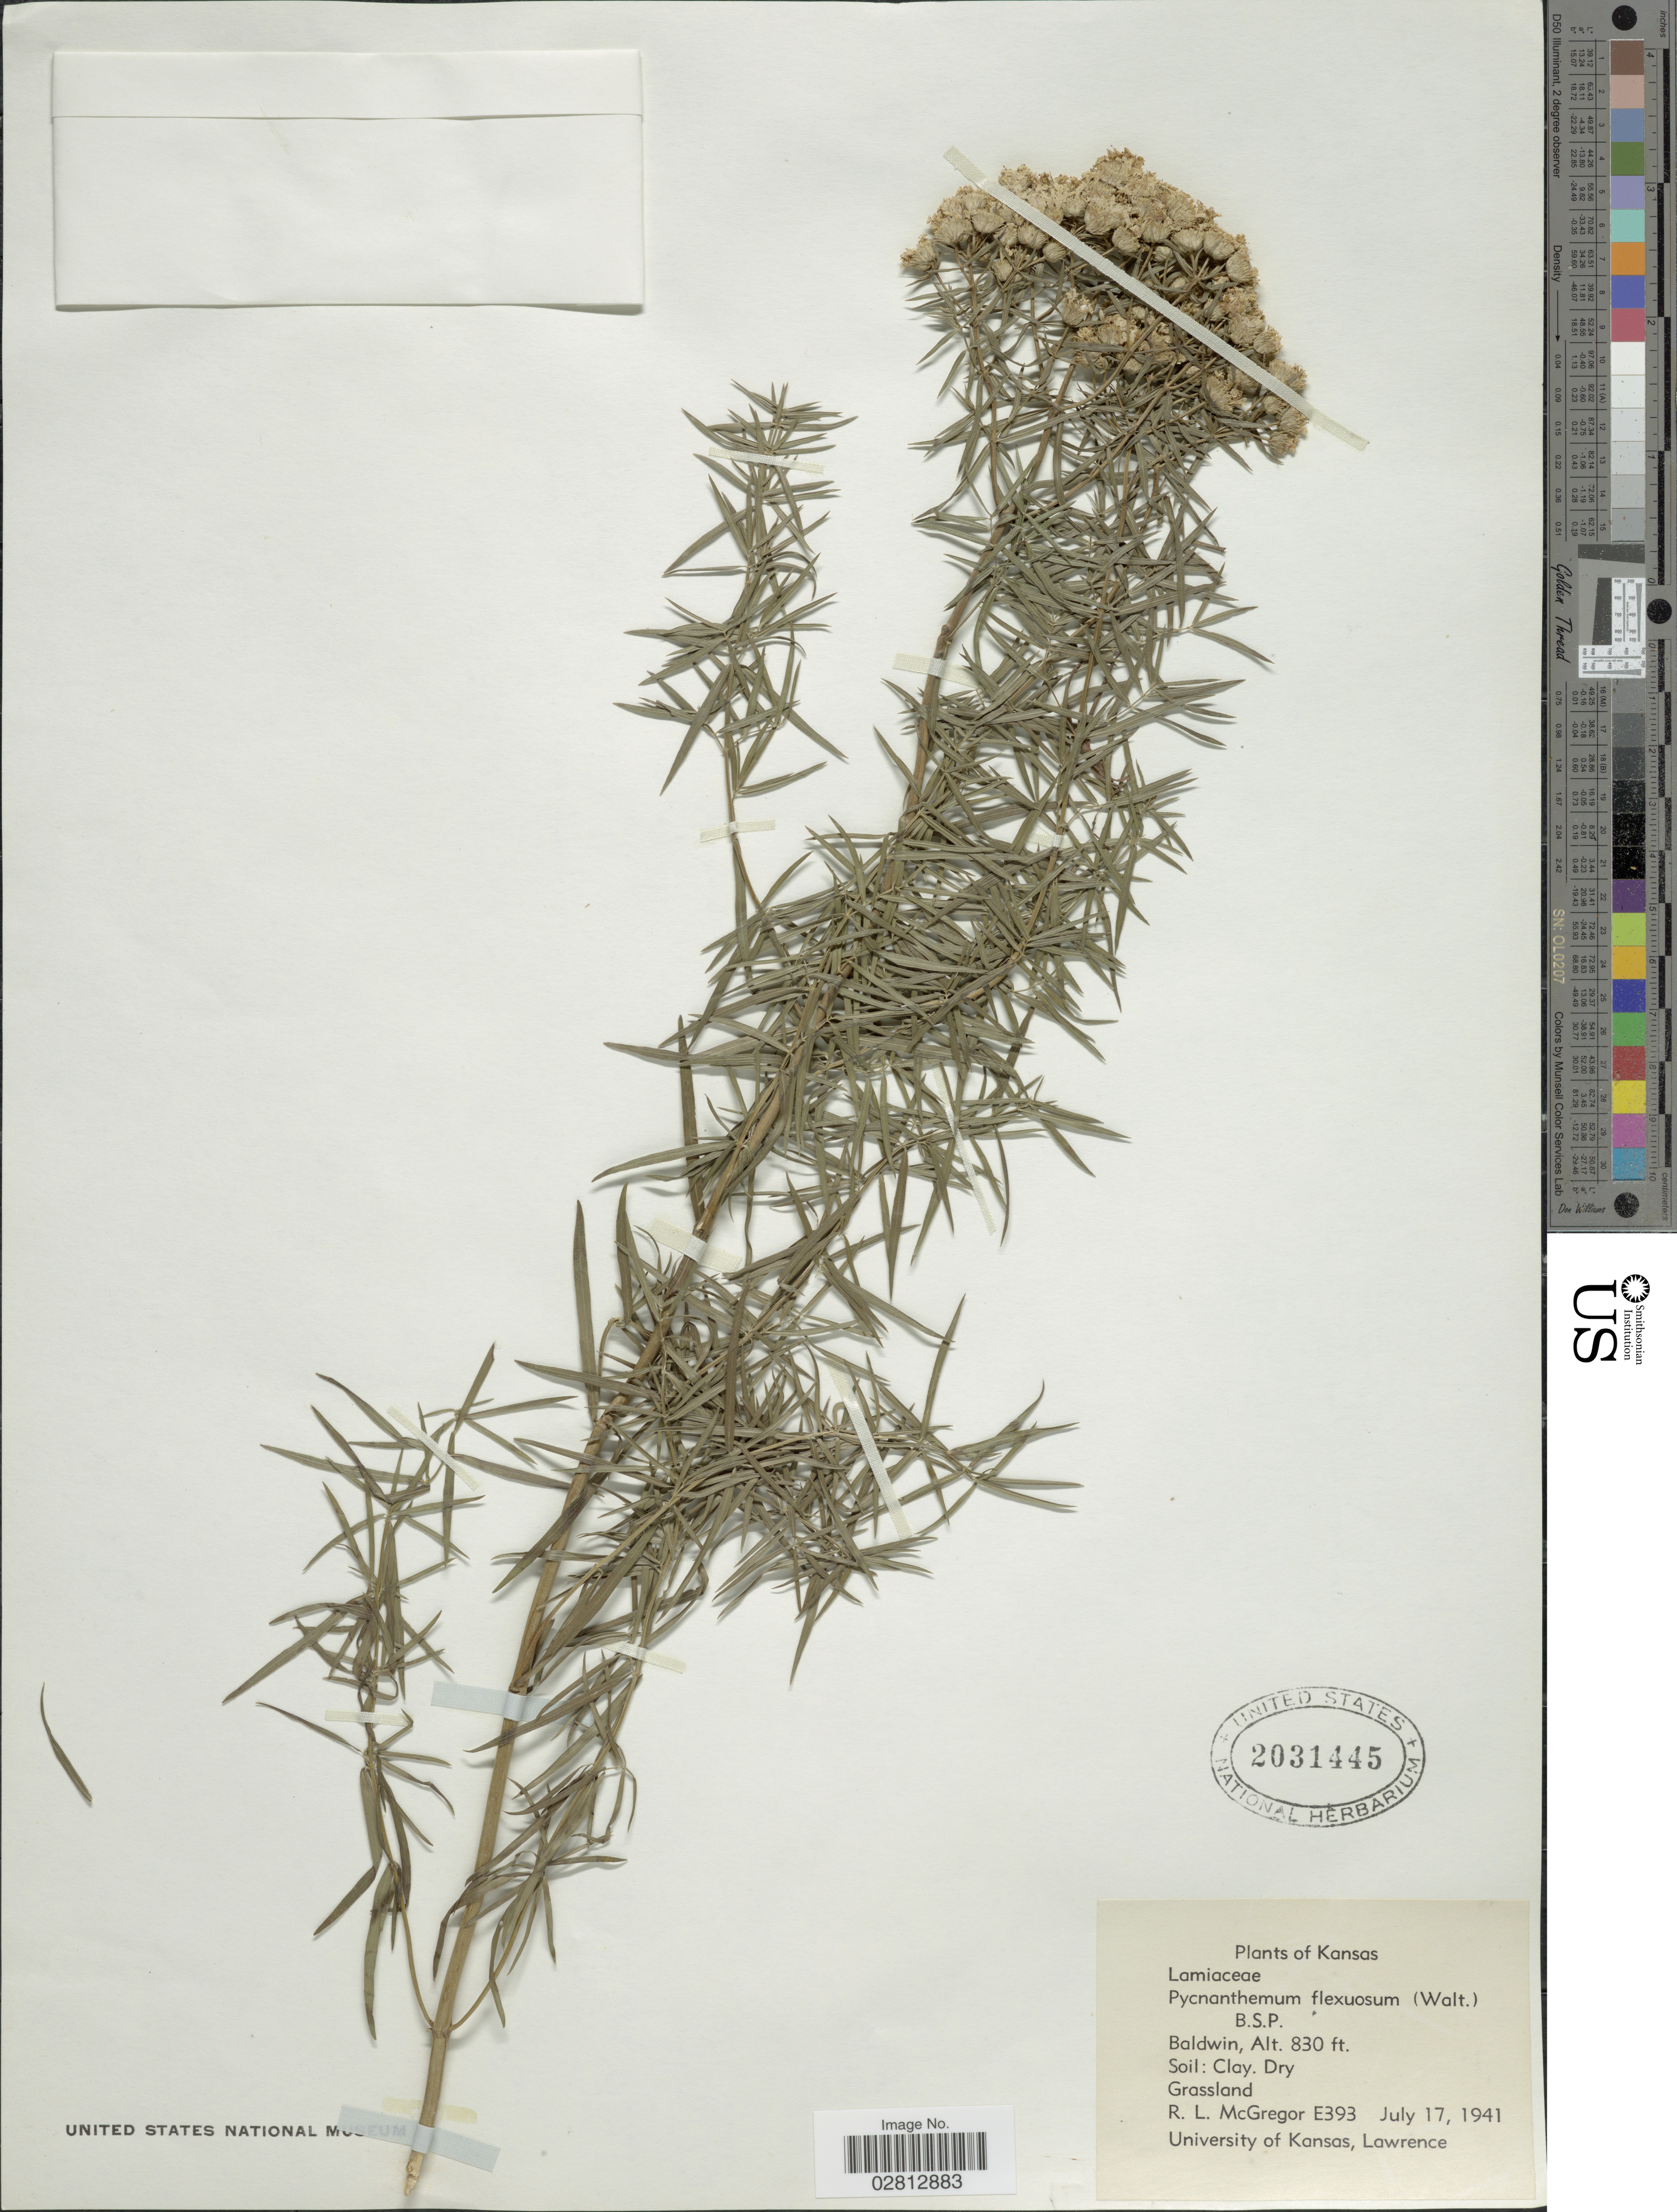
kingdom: Plantae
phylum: Tracheophyta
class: Magnoliopsida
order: Lamiales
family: Lamiaceae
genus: Pycnanthemum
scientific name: Pycnanthemum tenuifolium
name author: Schrad.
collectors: R. McGregor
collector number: E393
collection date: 1941-07-17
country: United States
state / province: Kansas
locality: Baldwin.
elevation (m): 253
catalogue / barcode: US 2031445